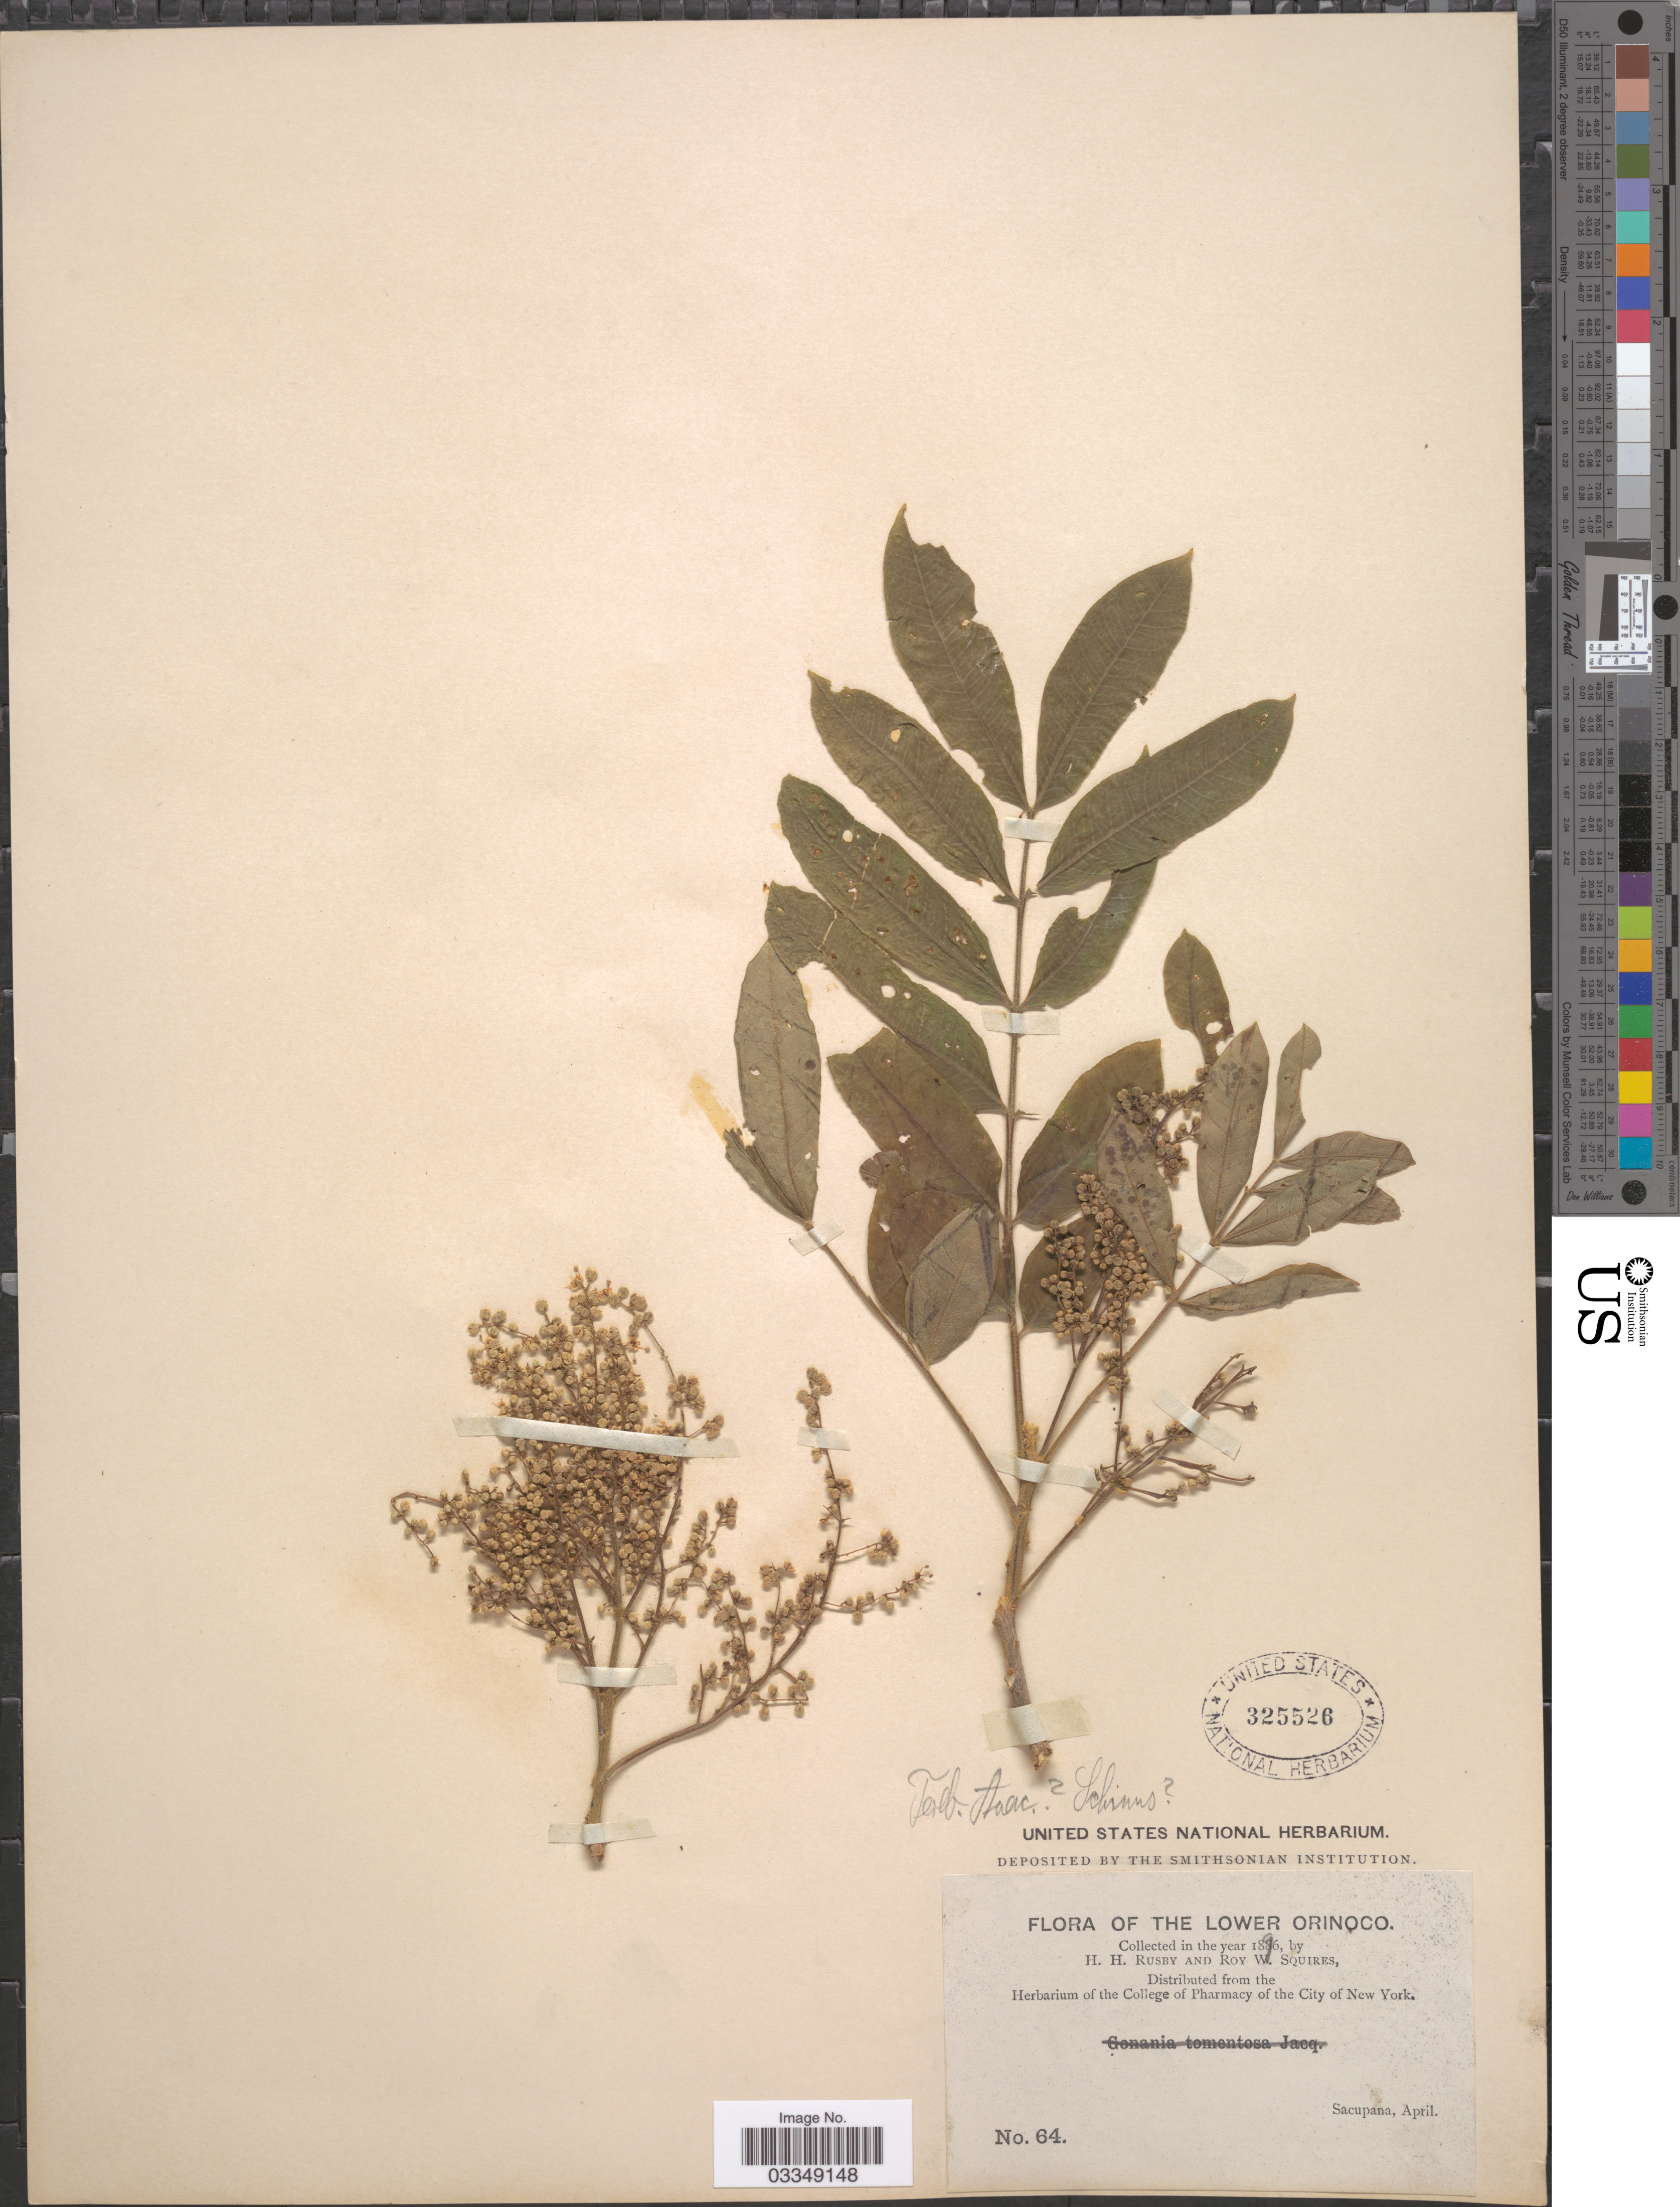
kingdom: Plantae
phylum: Tracheophyta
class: Magnoliopsida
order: Sapindales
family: Rutaceae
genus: Zanthoxylum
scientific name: Zanthoxylum martinicense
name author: (Lam.) DC.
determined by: Londoño-Echeverri, Y.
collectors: H. H. Rusby & R. Squires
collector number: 64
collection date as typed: Apr 1896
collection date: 1896-04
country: Venezuela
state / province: Delta Amacuro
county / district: Antonio Díaz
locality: Lower Orinoco, Sacupana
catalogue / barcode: US 325526